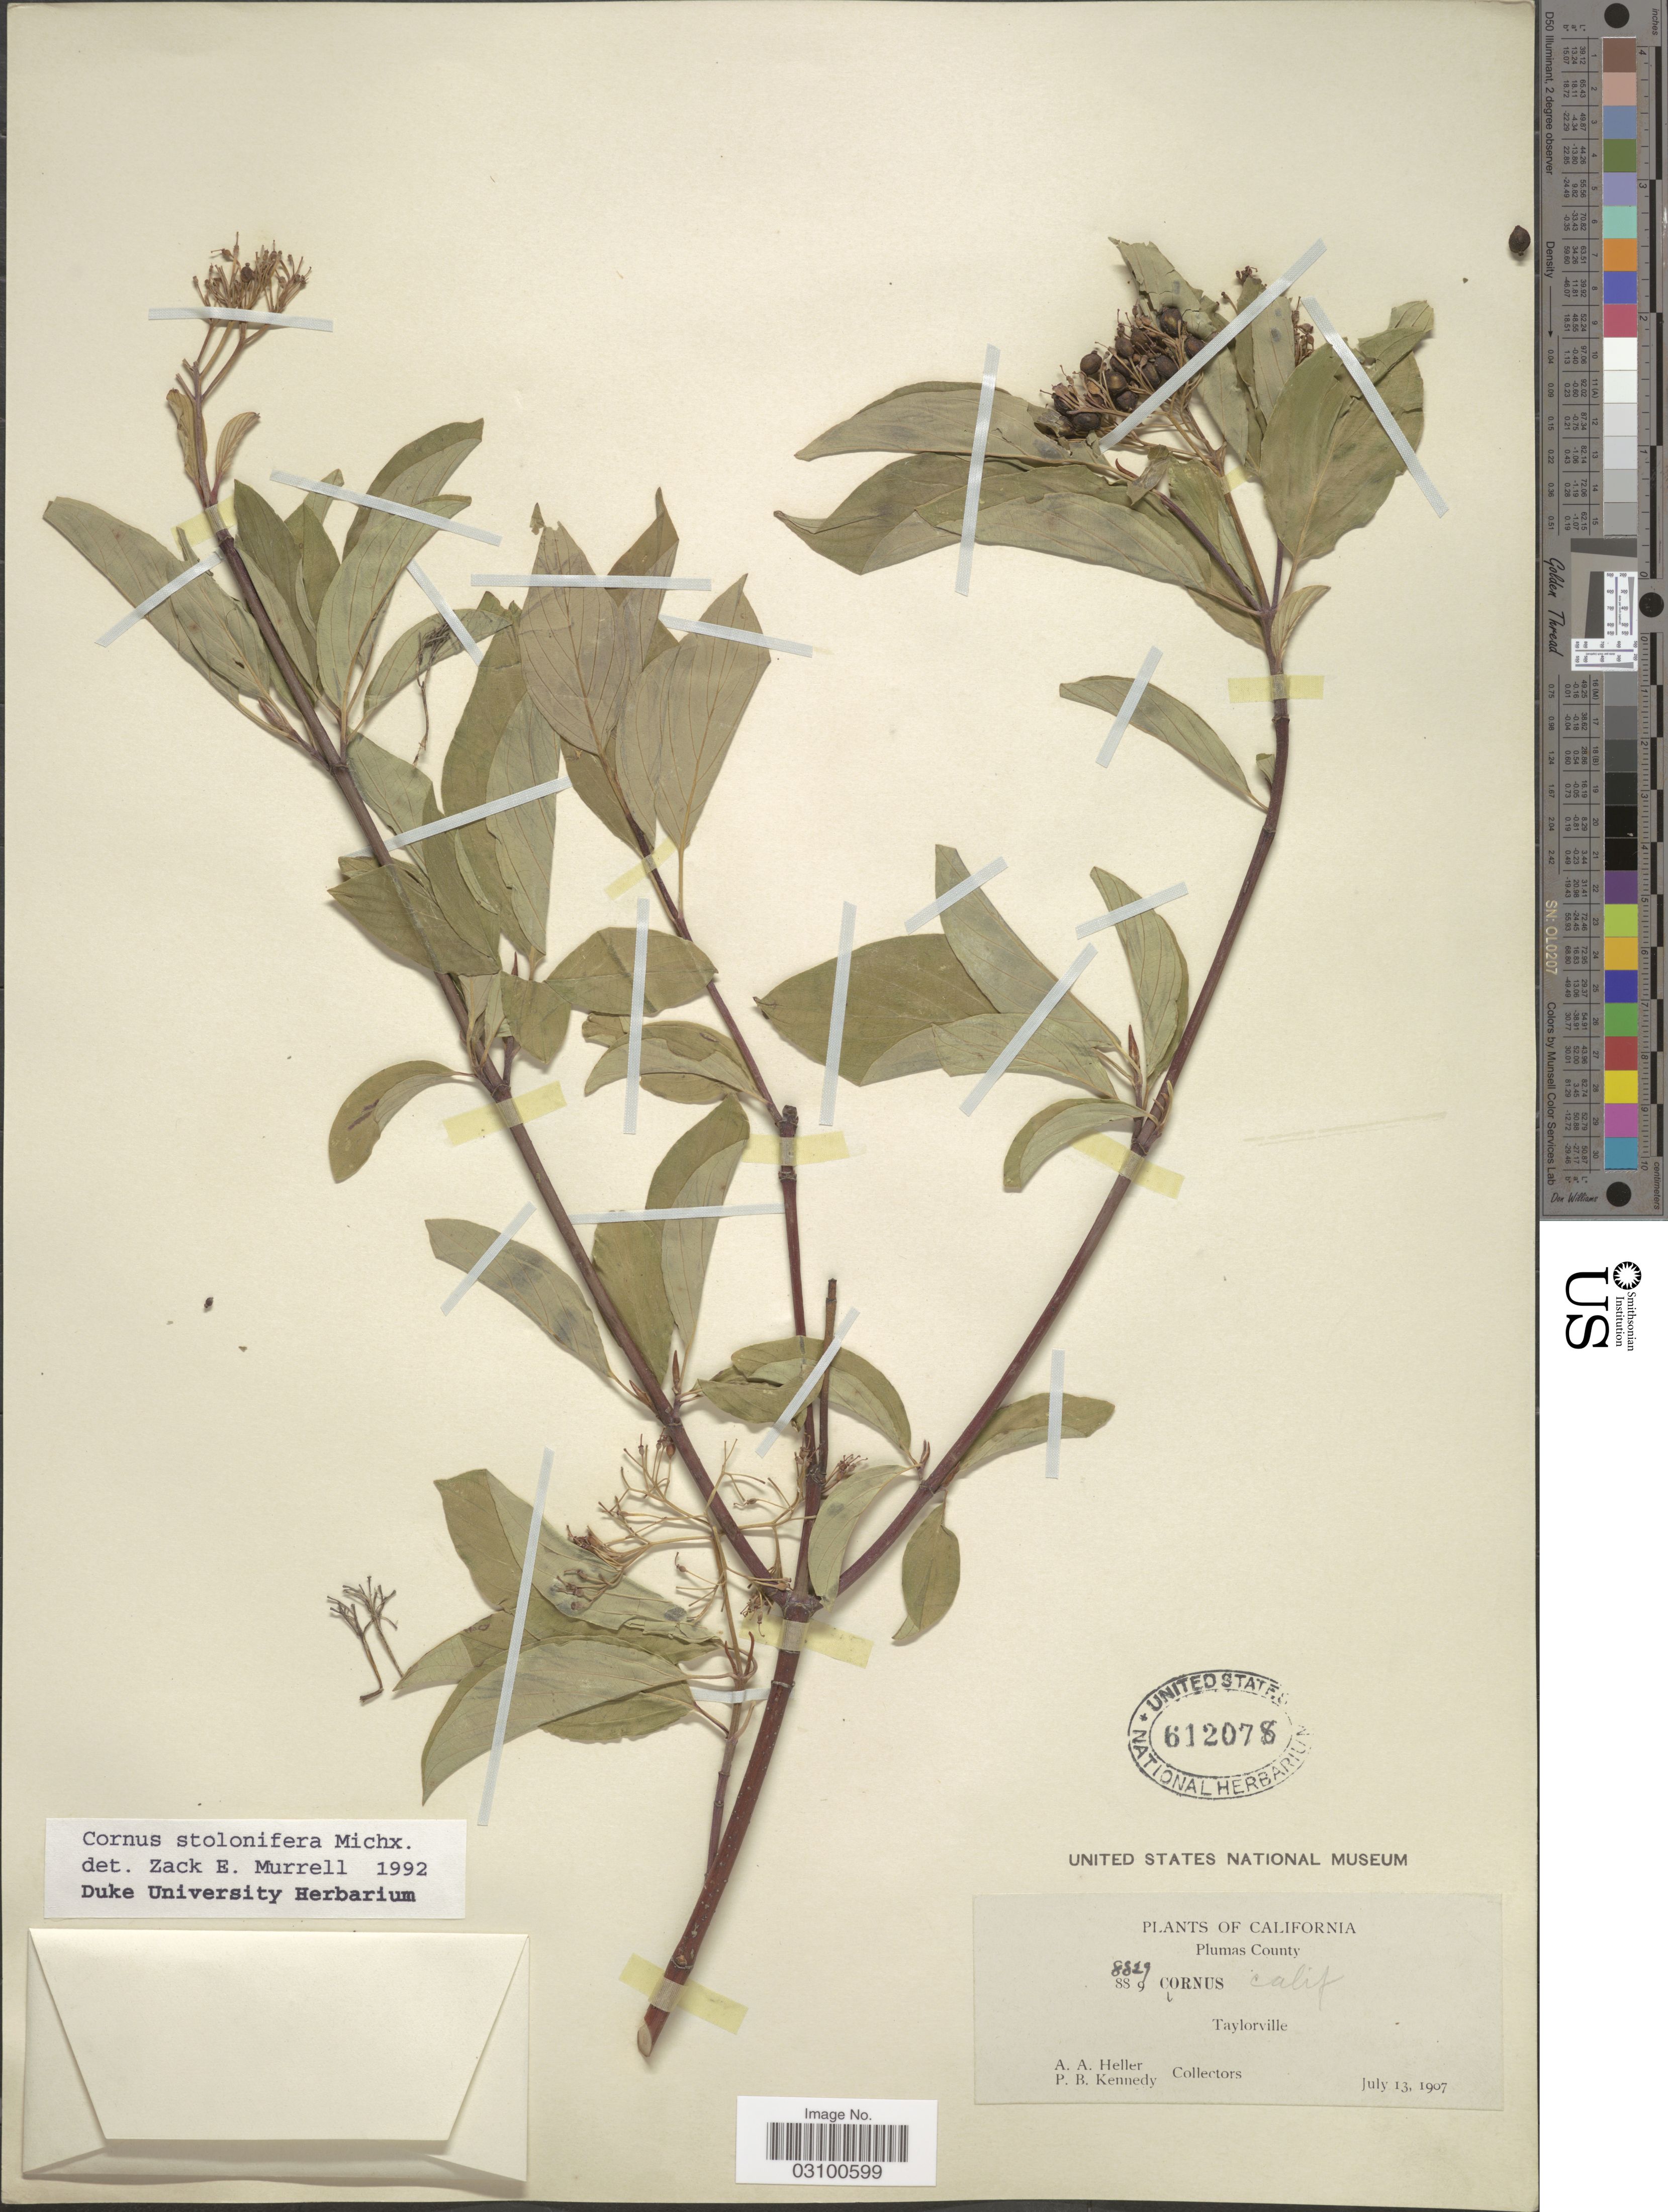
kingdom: Plantae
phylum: Tracheophyta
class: Magnoliopsida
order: Cornales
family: Cornaceae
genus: Cornus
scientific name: Cornus sericea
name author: L.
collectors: A. A. Heller & P. B. Kennedy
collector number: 8829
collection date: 1907-07-13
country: United States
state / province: California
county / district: Plumas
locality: Plumas County. Taylorville.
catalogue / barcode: US 612078